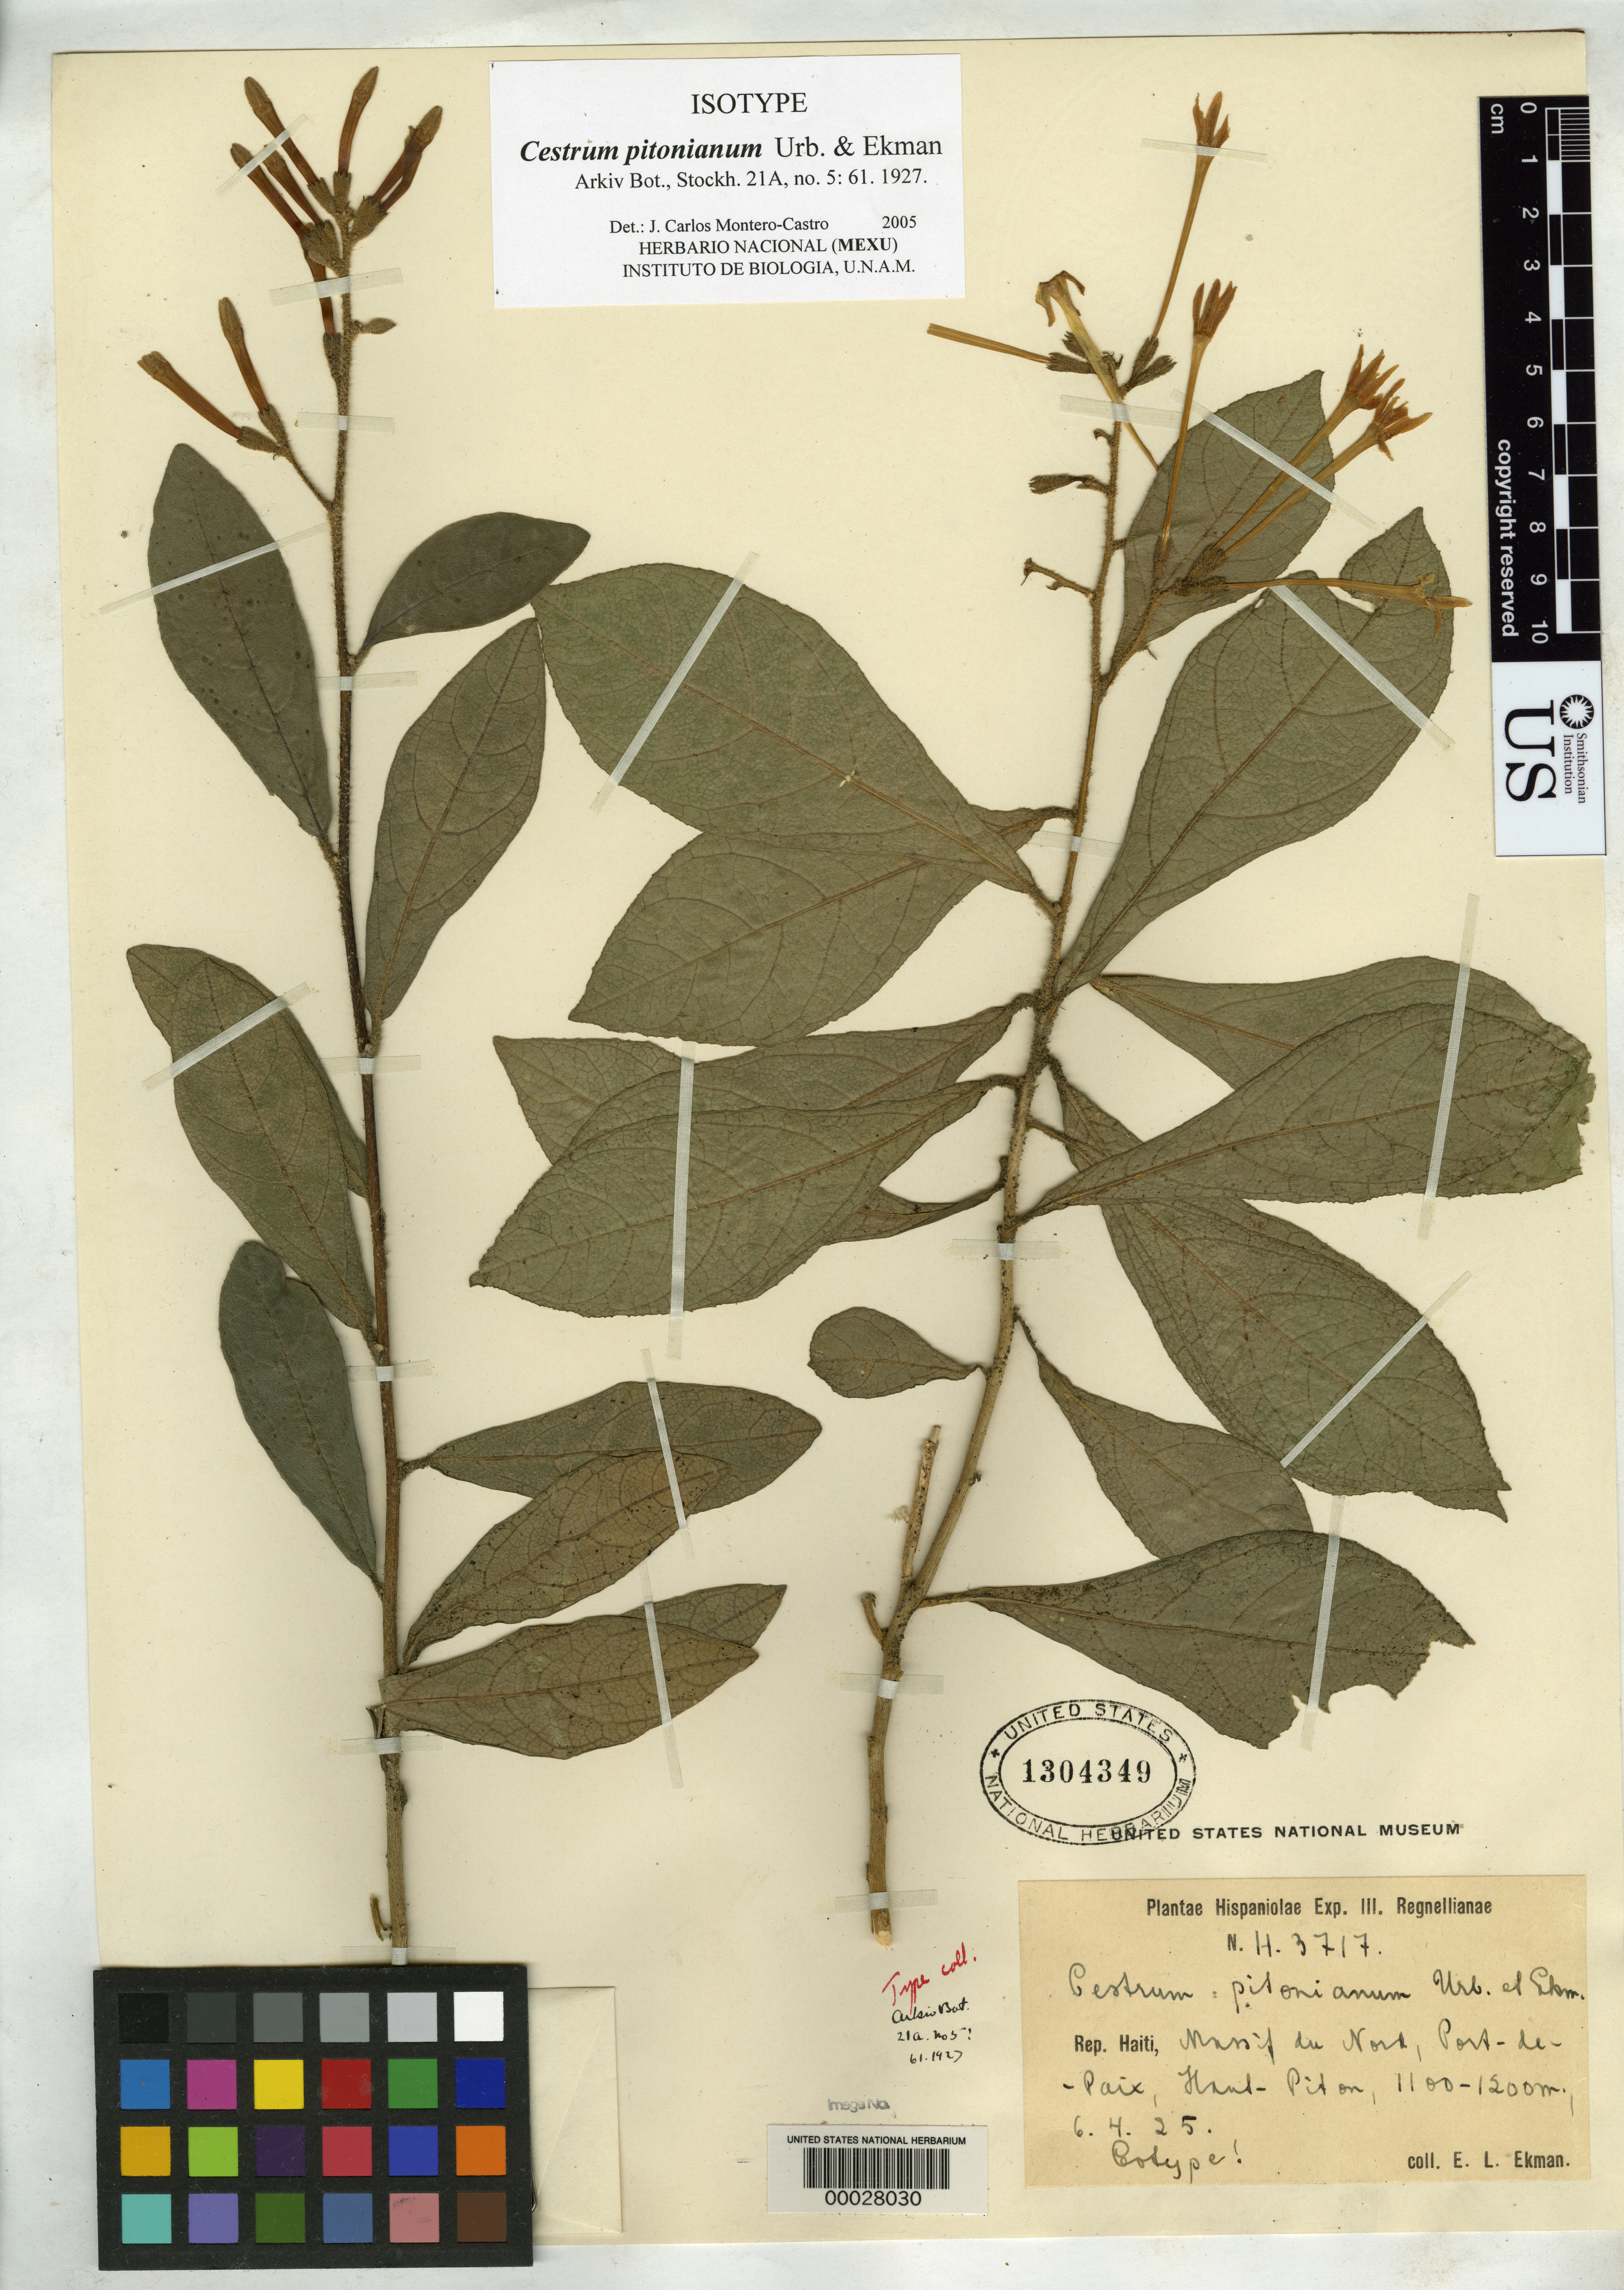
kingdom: Plantae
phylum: Tracheophyta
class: Magnoliopsida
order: Solanales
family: Solanaceae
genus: Cestrum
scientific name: Cestrum pitonianum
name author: Urb. & Ekman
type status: Isotype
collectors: E. L. Ekman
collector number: H 3717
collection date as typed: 06 Apr 1925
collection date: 1925-04-06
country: Haiti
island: Hispaniola Island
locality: Massid du Nord, prope Port de Paix, Haut - Piton.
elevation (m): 1100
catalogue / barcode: US 1304349